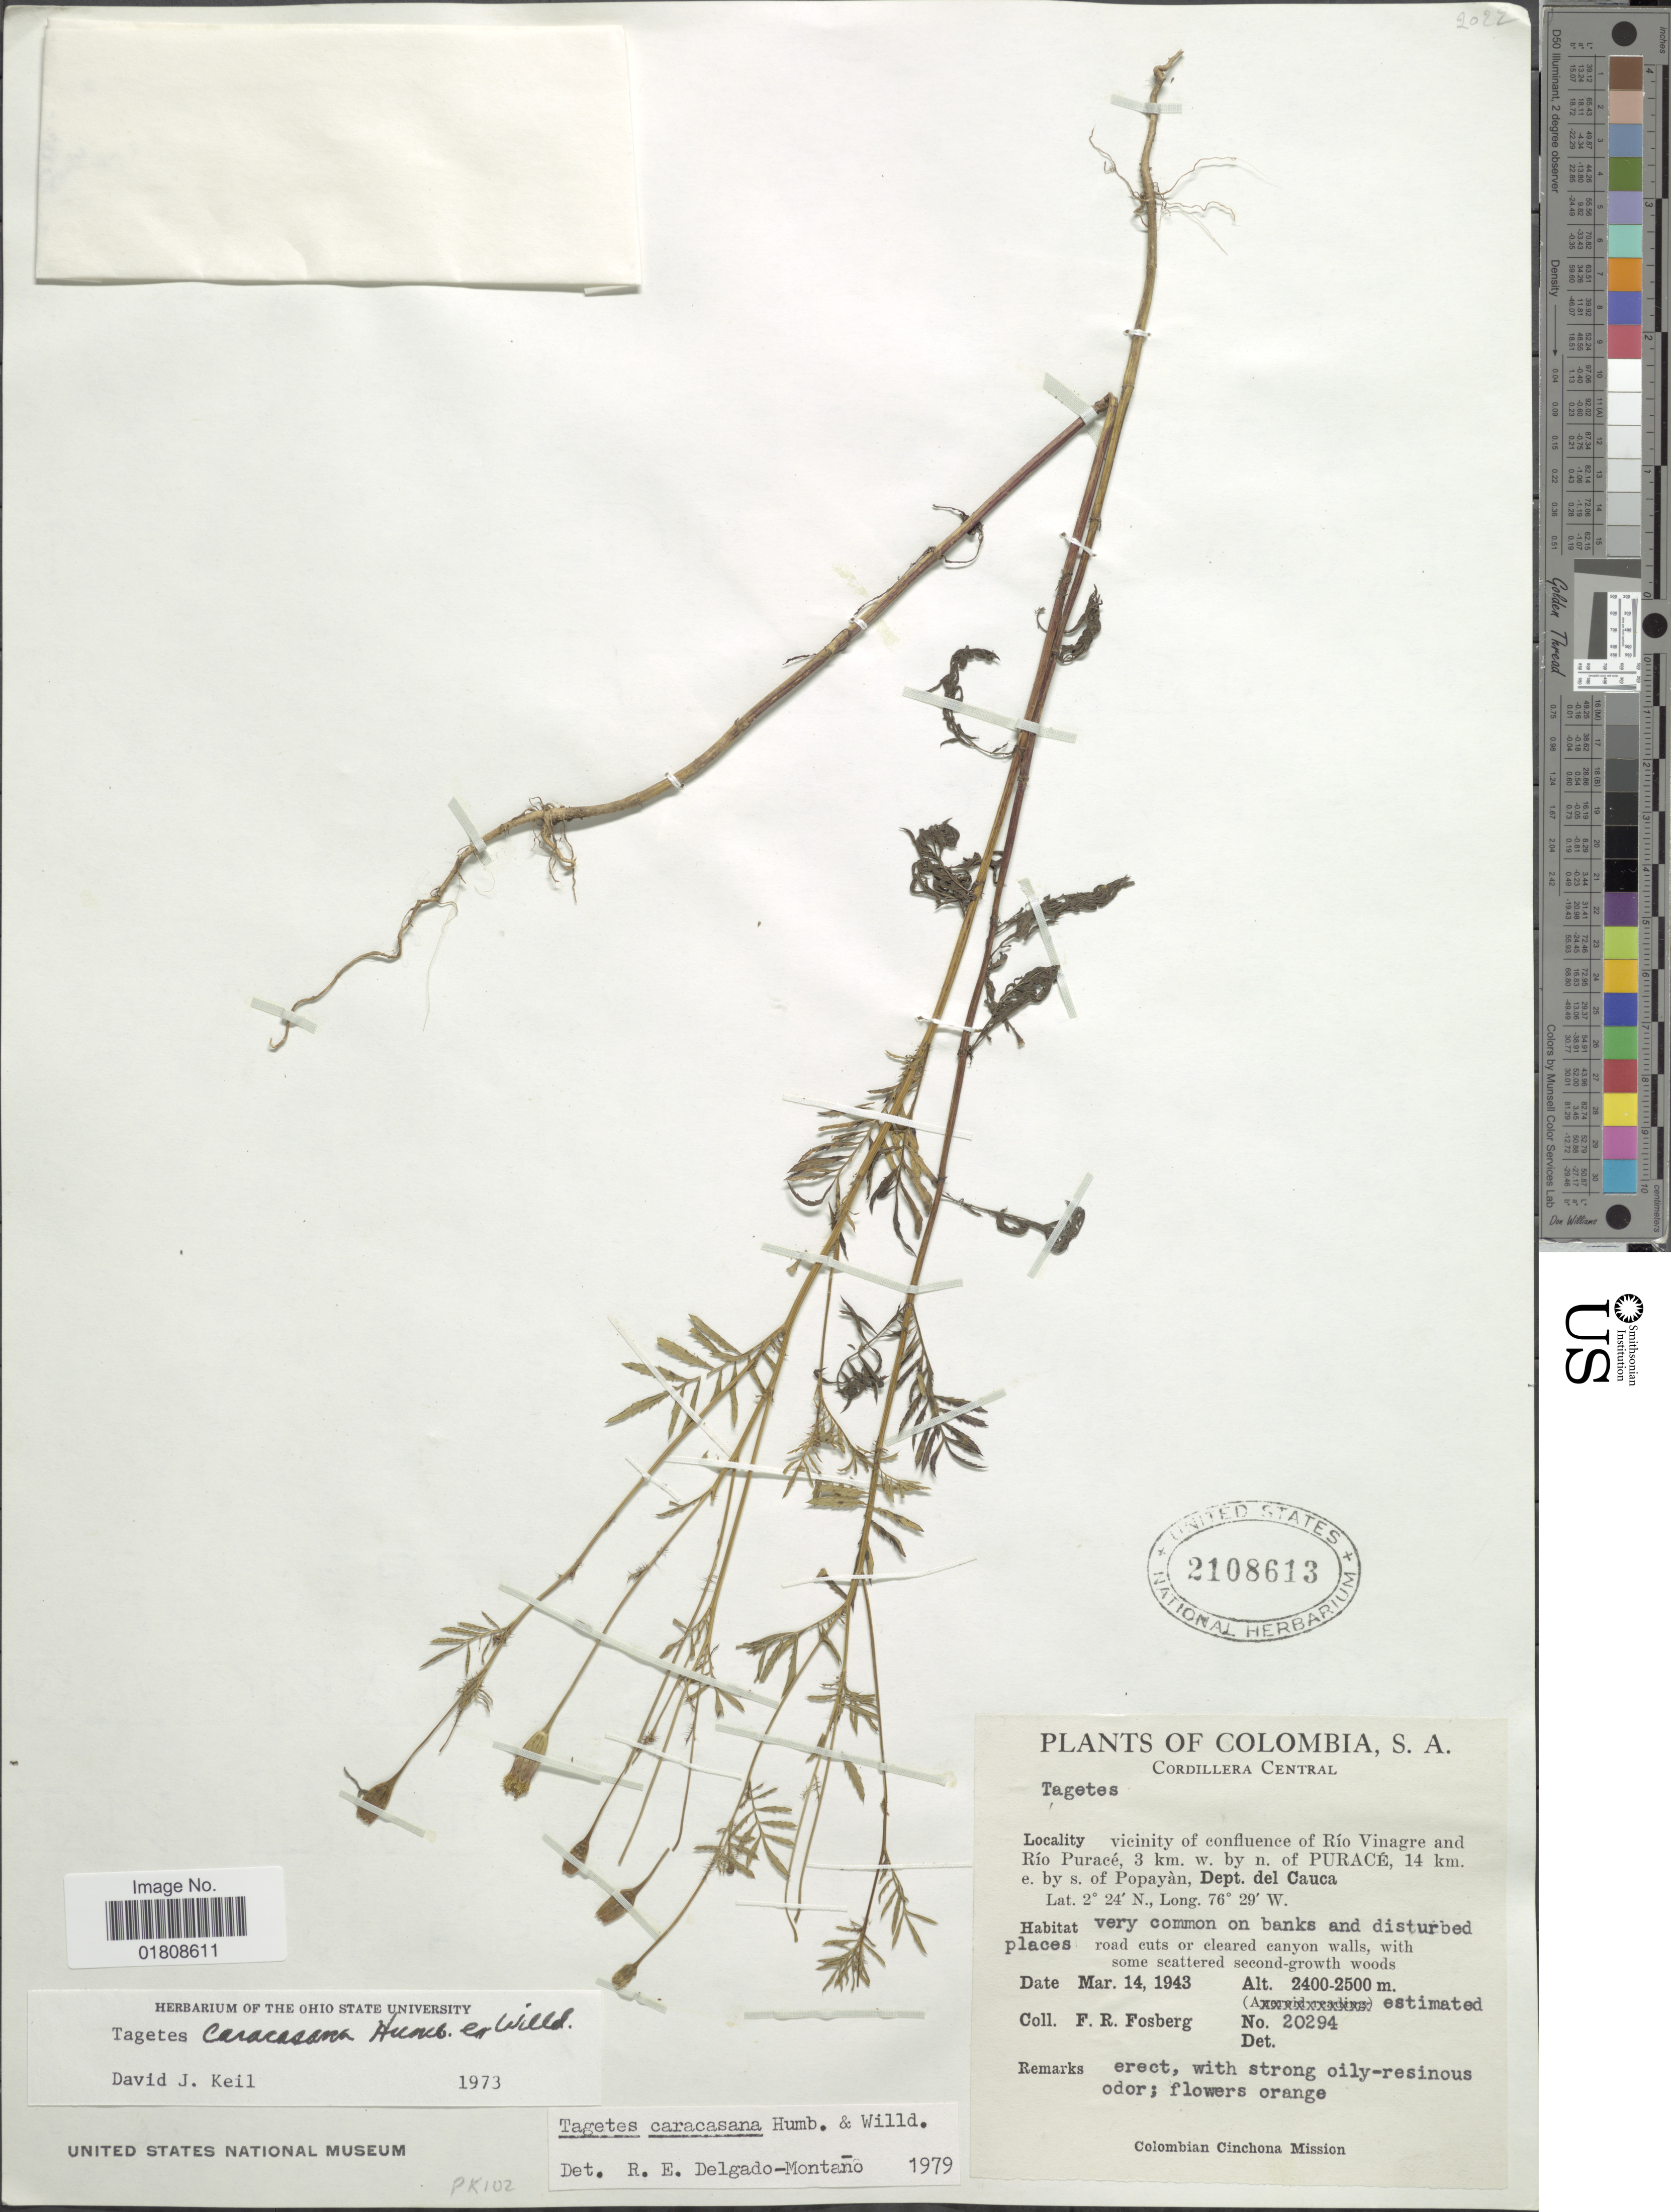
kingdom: Plantae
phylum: Tracheophyta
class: Magnoliopsida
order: Asterales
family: Asteraceae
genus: Tagetes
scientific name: Tagetes caracasana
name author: Humb. ex Willd.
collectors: F. R. Fosberg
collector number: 20294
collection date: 1943-03-14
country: Colombia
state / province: Cauca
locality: Cordillera Central, vicinity of confluence of Rio Vinagre and Rio Purace, 3 km w by n of Purace, 14 km e by s of Popayan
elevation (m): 2400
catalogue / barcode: US 2108613